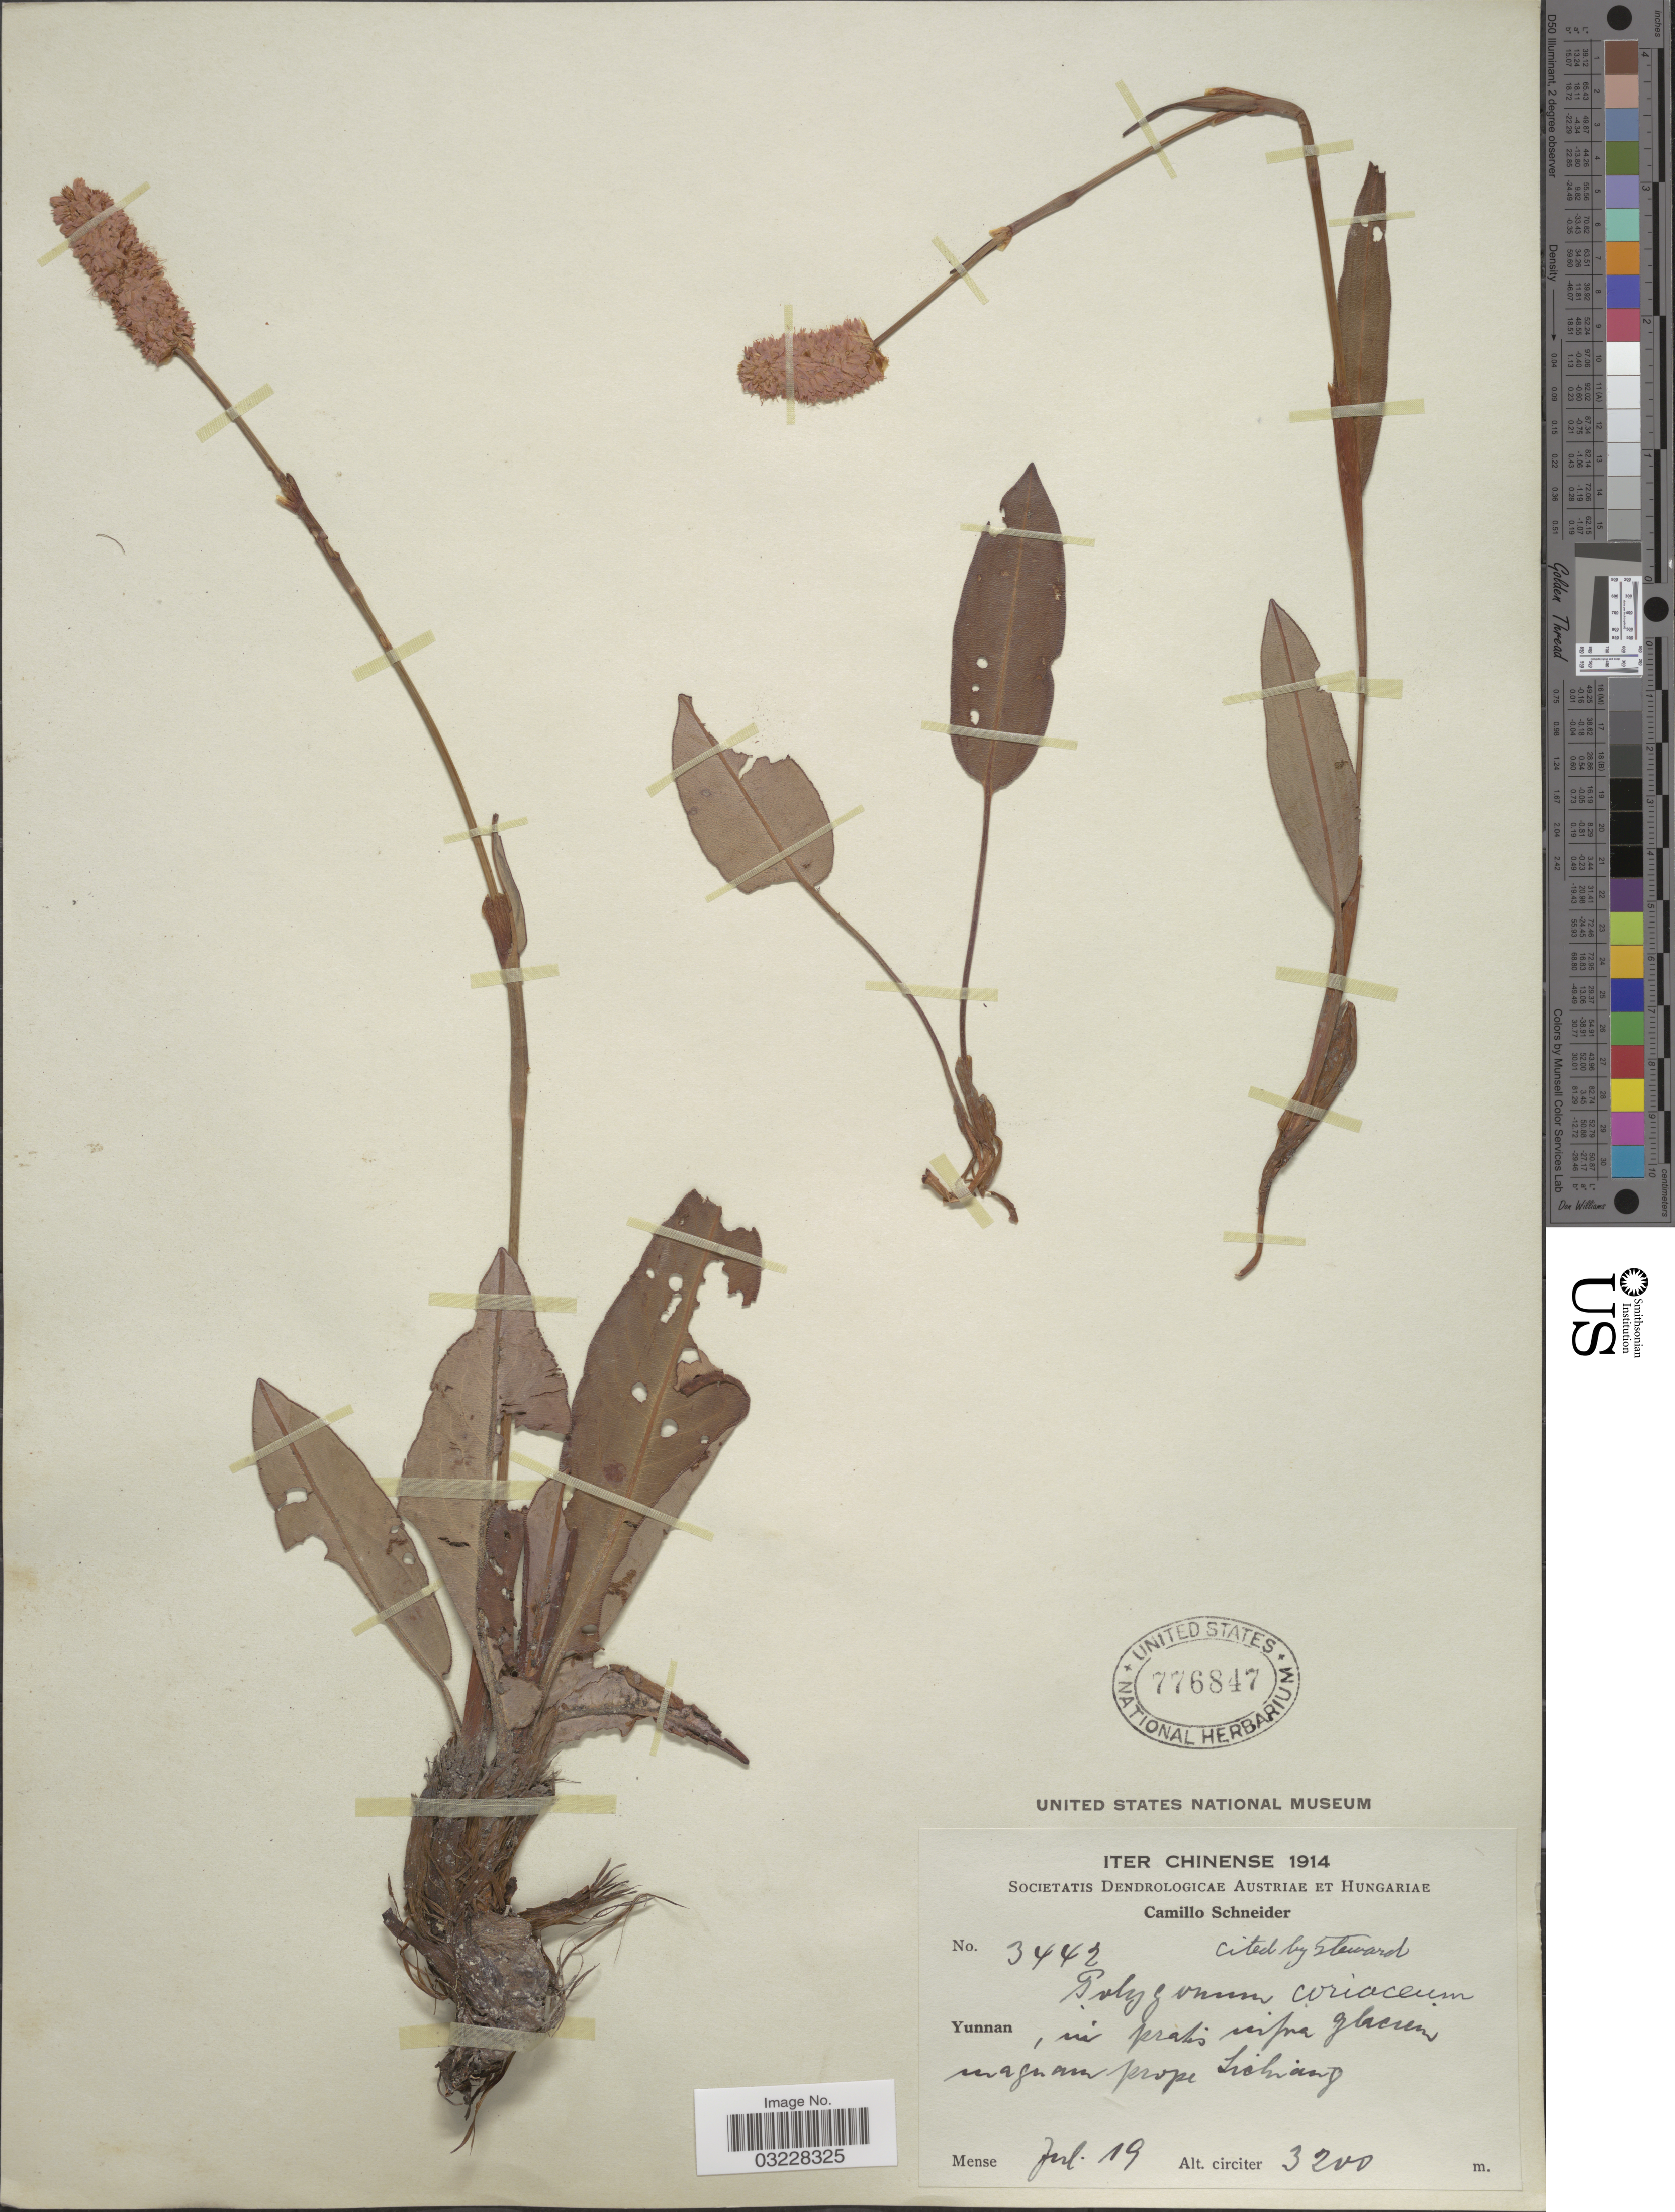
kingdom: Plantae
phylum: Tracheophyta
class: Magnoliopsida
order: Caryophyllales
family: Polygonaceae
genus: Bistorta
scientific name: Bistorta coriacea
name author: (Sam.) Yonek. & H. Ohashi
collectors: C. K. Schneider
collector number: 3442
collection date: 1914-07-19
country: China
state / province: Yunnan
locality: In pratis infra glaciem maguan prope Lichiang.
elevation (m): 3200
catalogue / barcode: US 776847